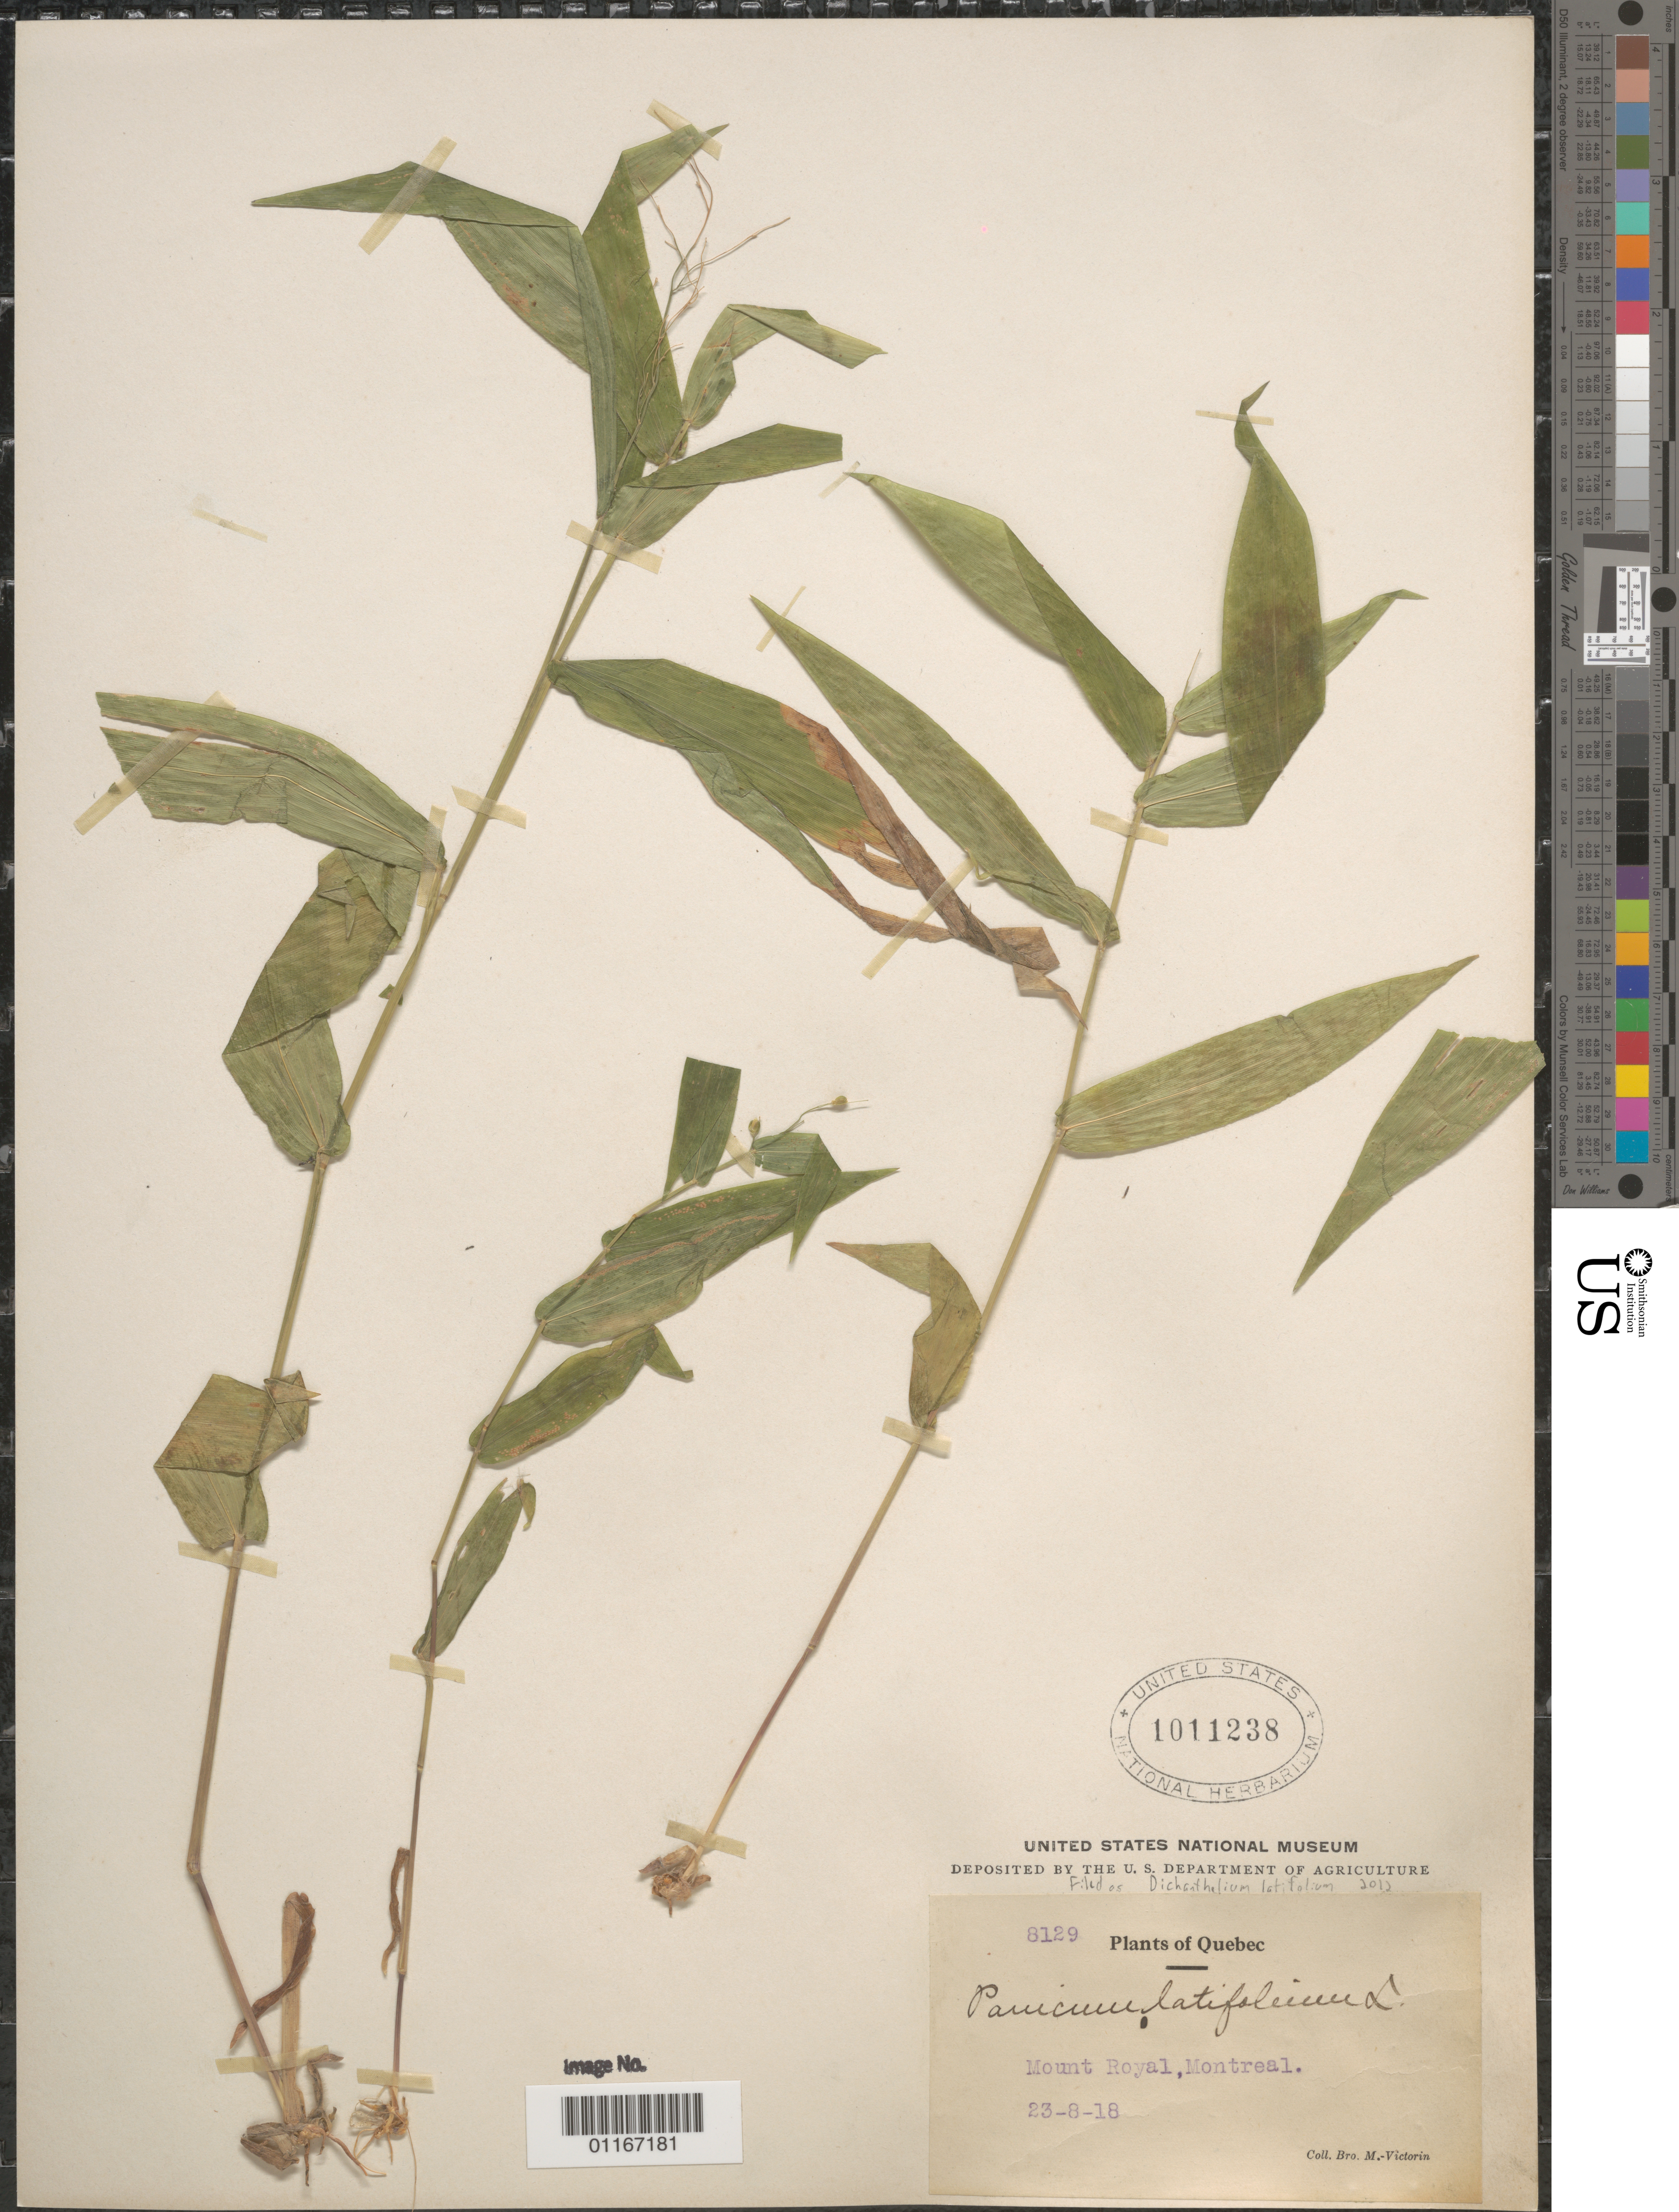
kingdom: Plantae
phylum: Tracheophyta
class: Liliopsida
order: Poales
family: Poaceae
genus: Dichanthelium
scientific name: Dichanthelium latifolium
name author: (L.) Harvill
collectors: M. Victorin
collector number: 8129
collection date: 1918-08-23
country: Canada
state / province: Quebec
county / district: Montreal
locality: Mount Royal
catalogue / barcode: US 1011238